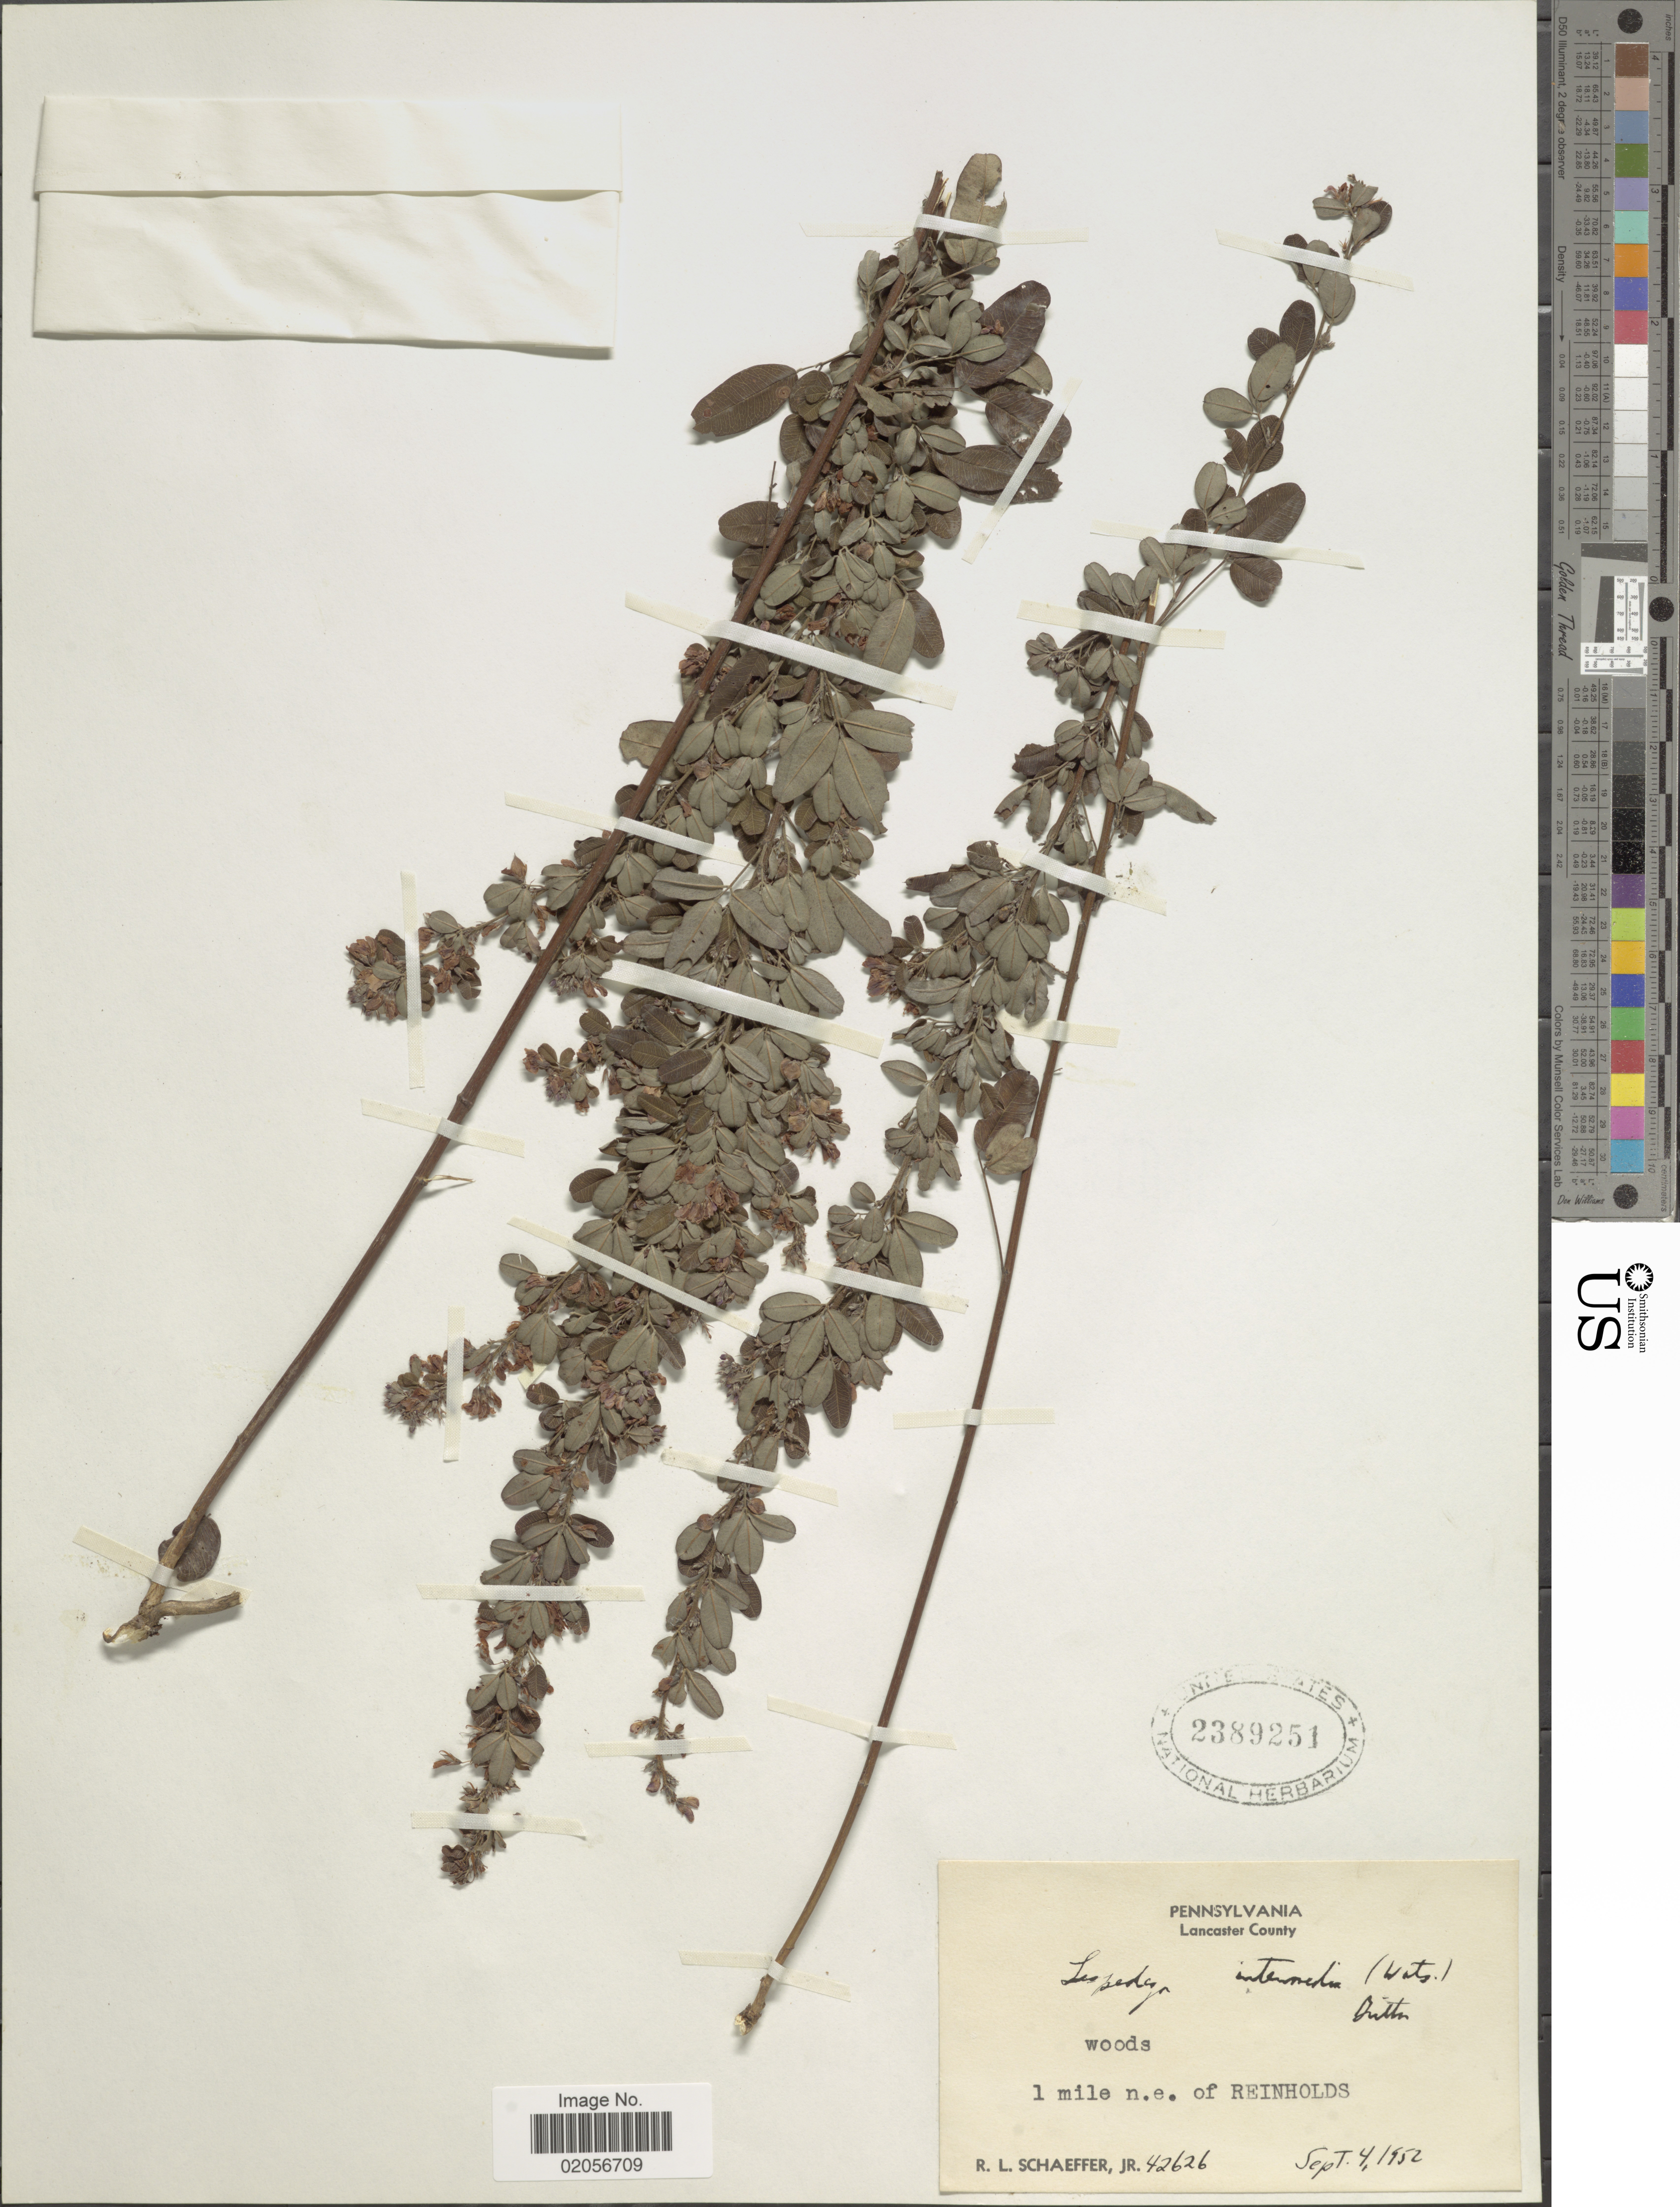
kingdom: Plantae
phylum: Tracheophyta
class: Magnoliopsida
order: Fabales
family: Fabaceae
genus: Lespedeza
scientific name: Lespedeza intermedia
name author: (S. Watson) Britton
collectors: R. L. Schaeffer Jr.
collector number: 42626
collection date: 1952-09-04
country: United States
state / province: Pennsylvania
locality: Lancaster County, woods, 1 mile n.e. of Reinholds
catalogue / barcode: US 2389251